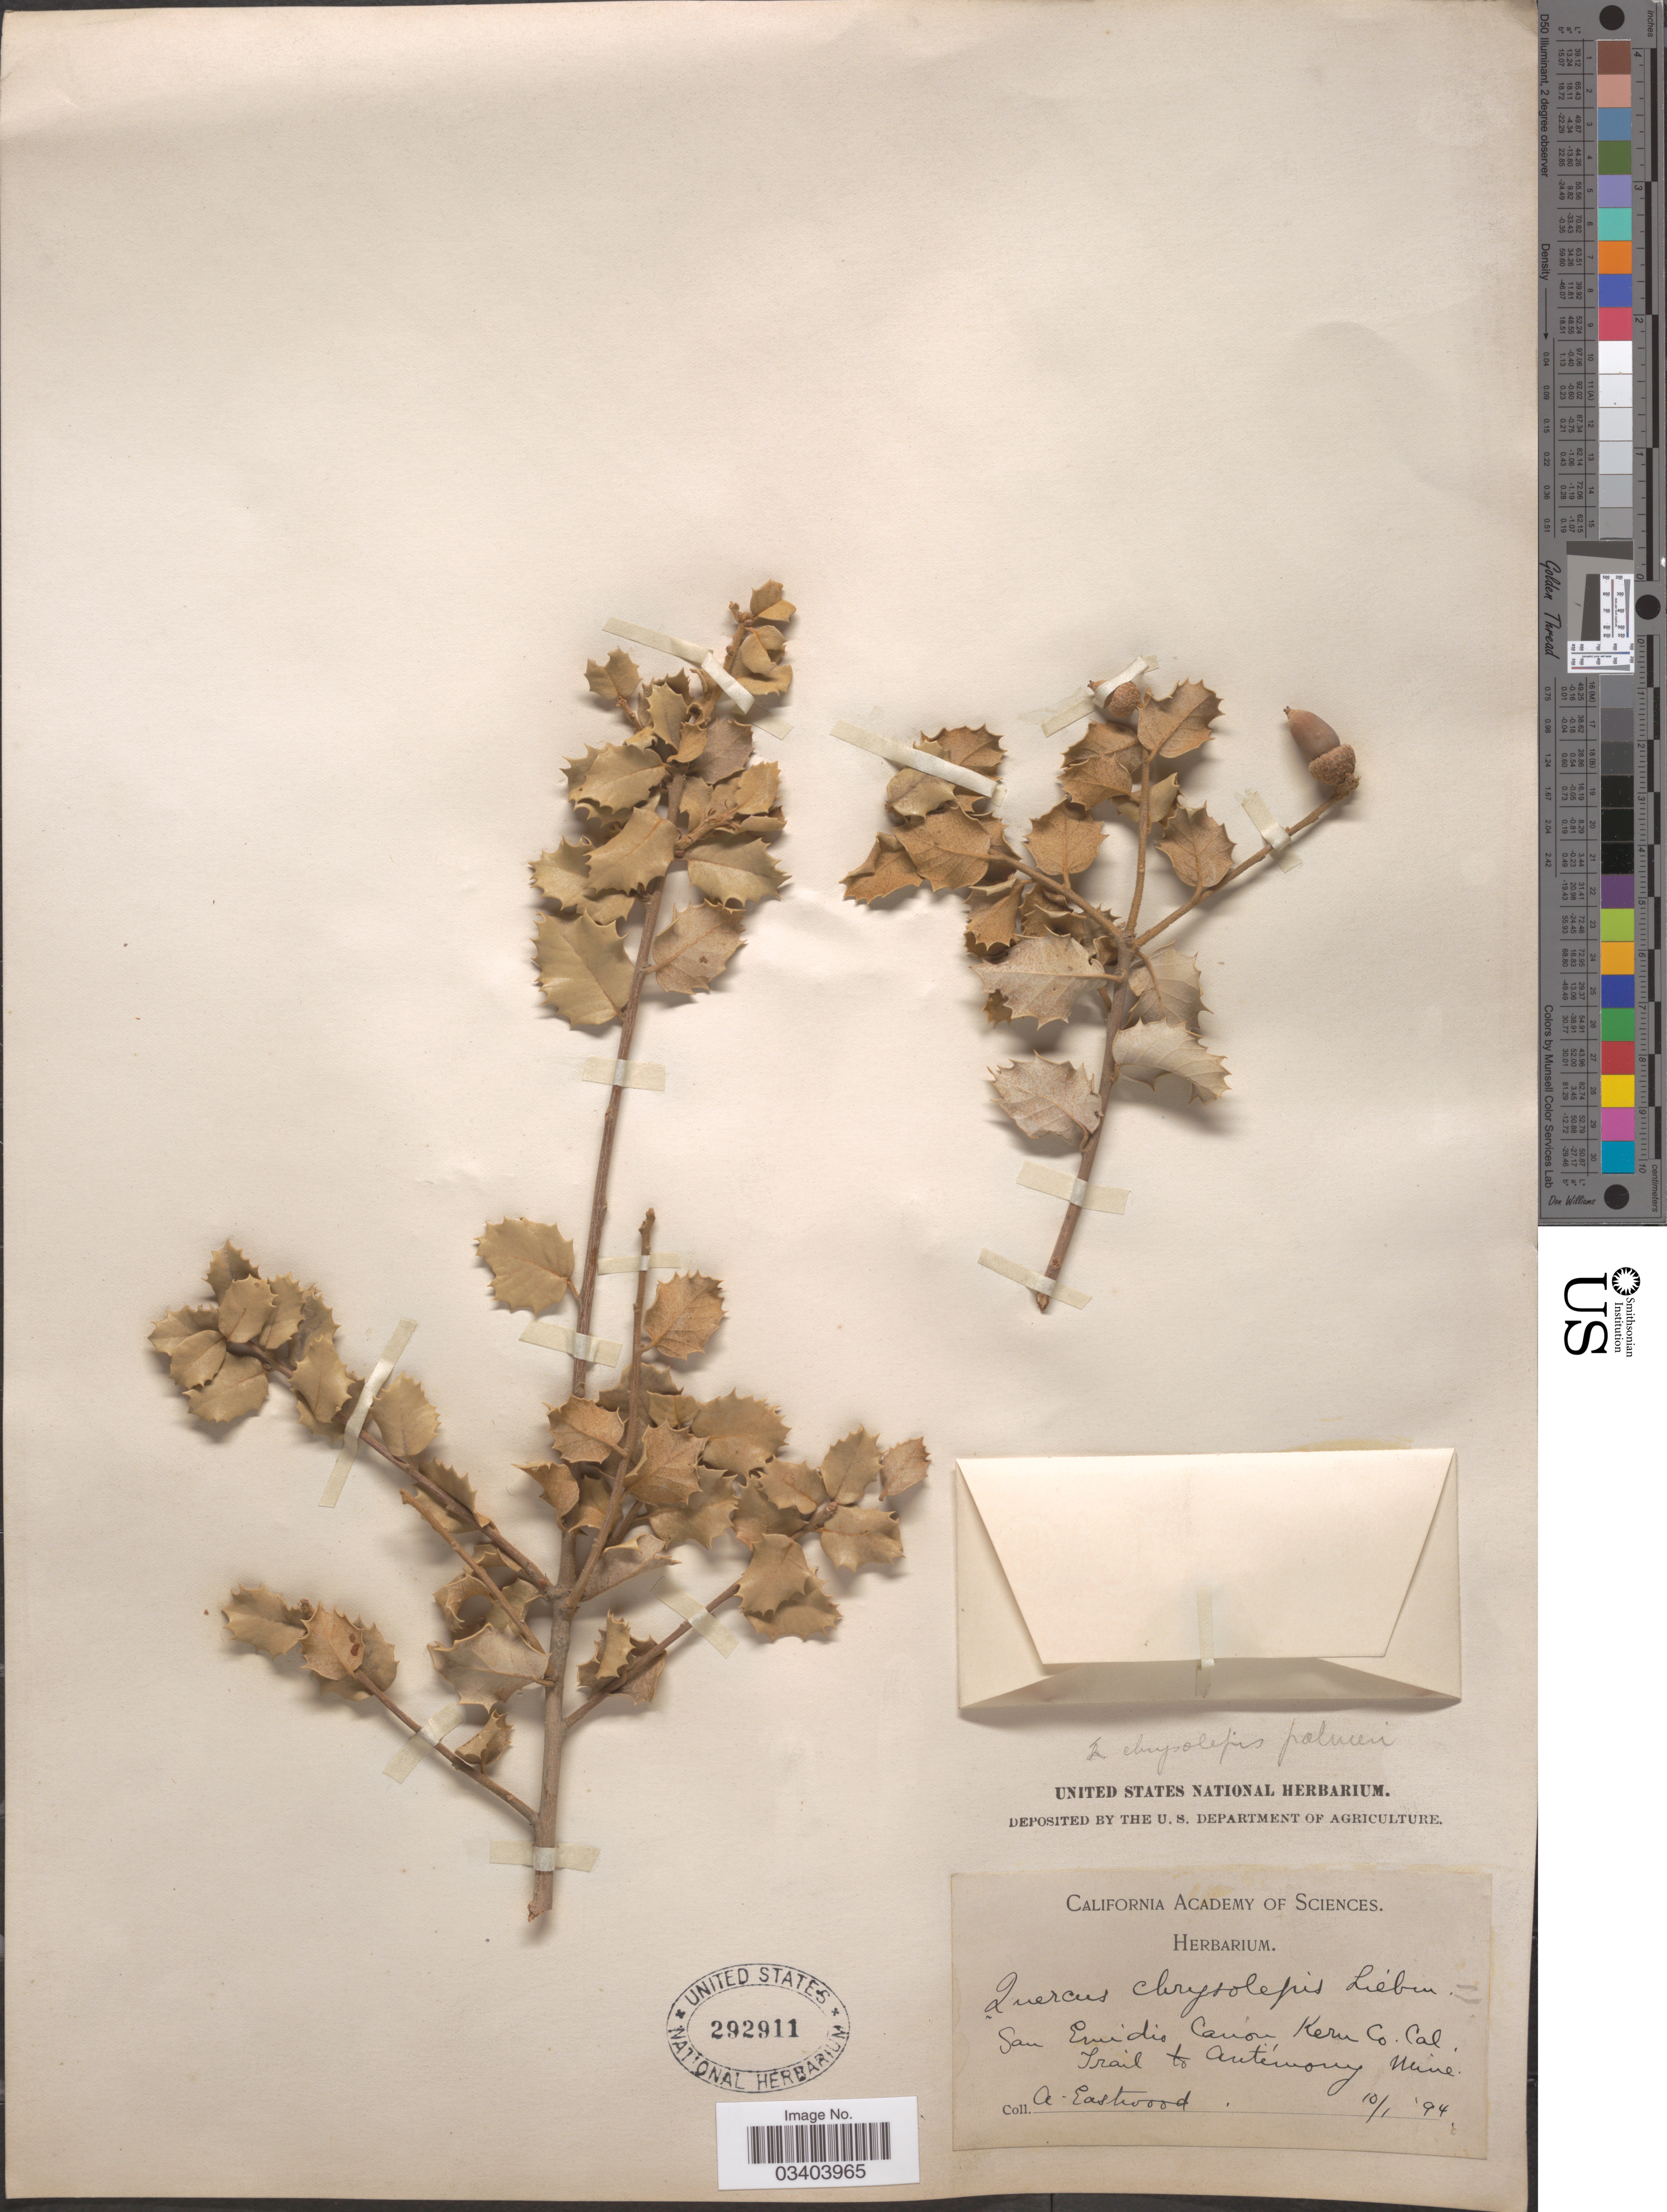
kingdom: Plantae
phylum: Tracheophyta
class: Magnoliopsida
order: Fagales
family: Fagaceae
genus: Quercus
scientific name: Quercus chrysolepis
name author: Liebm.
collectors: A. Eastwood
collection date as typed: Transcribed d/m/y: 1/10/94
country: United States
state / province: California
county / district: Kern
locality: San Emidio Canon, Kern Co. Trail to Antimony Mine.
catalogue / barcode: US 292911